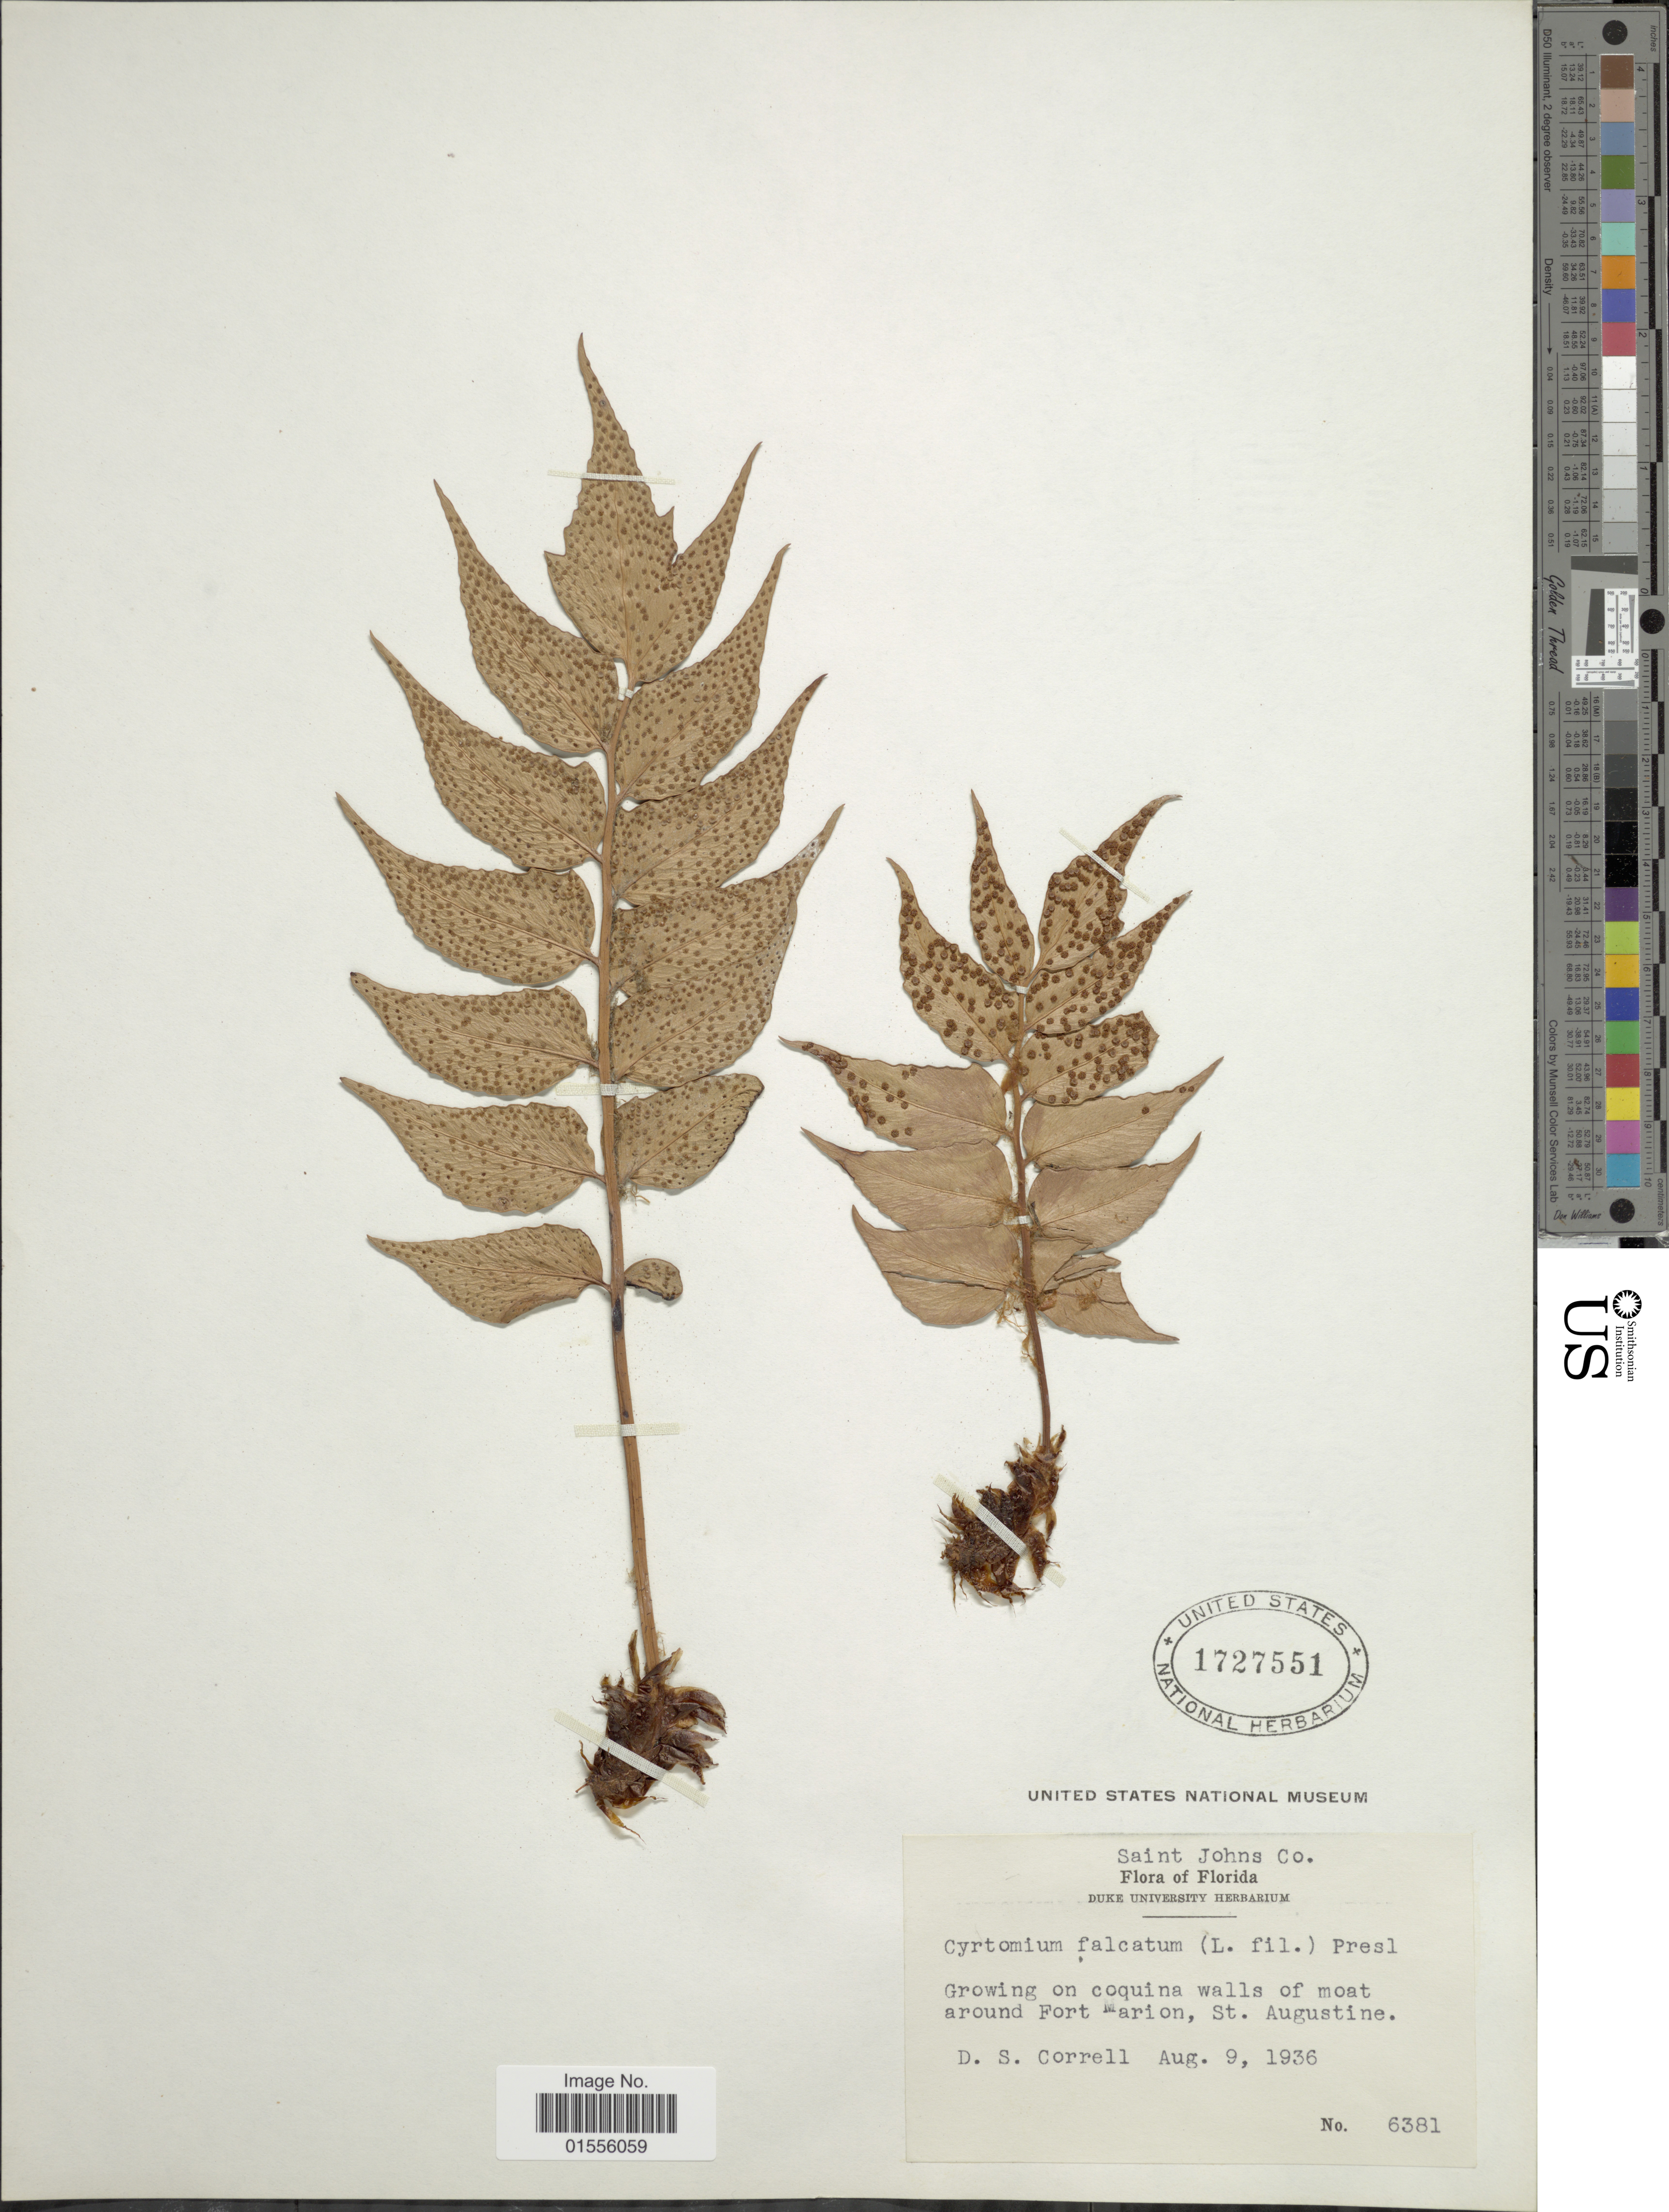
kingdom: Plantae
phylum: Tracheophyta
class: Polypodiopsida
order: Polypodiales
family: Dryopteridaceae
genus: Cyrtomium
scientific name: Cyrtomium falcatum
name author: (L. f.) C. Presl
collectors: D. S. Correll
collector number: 6381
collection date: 1936-08-09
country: United States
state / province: Florida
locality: Saint Johns Co, Growing on conquina walls of moat around Fort Marion, St Augustine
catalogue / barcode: US 1727551